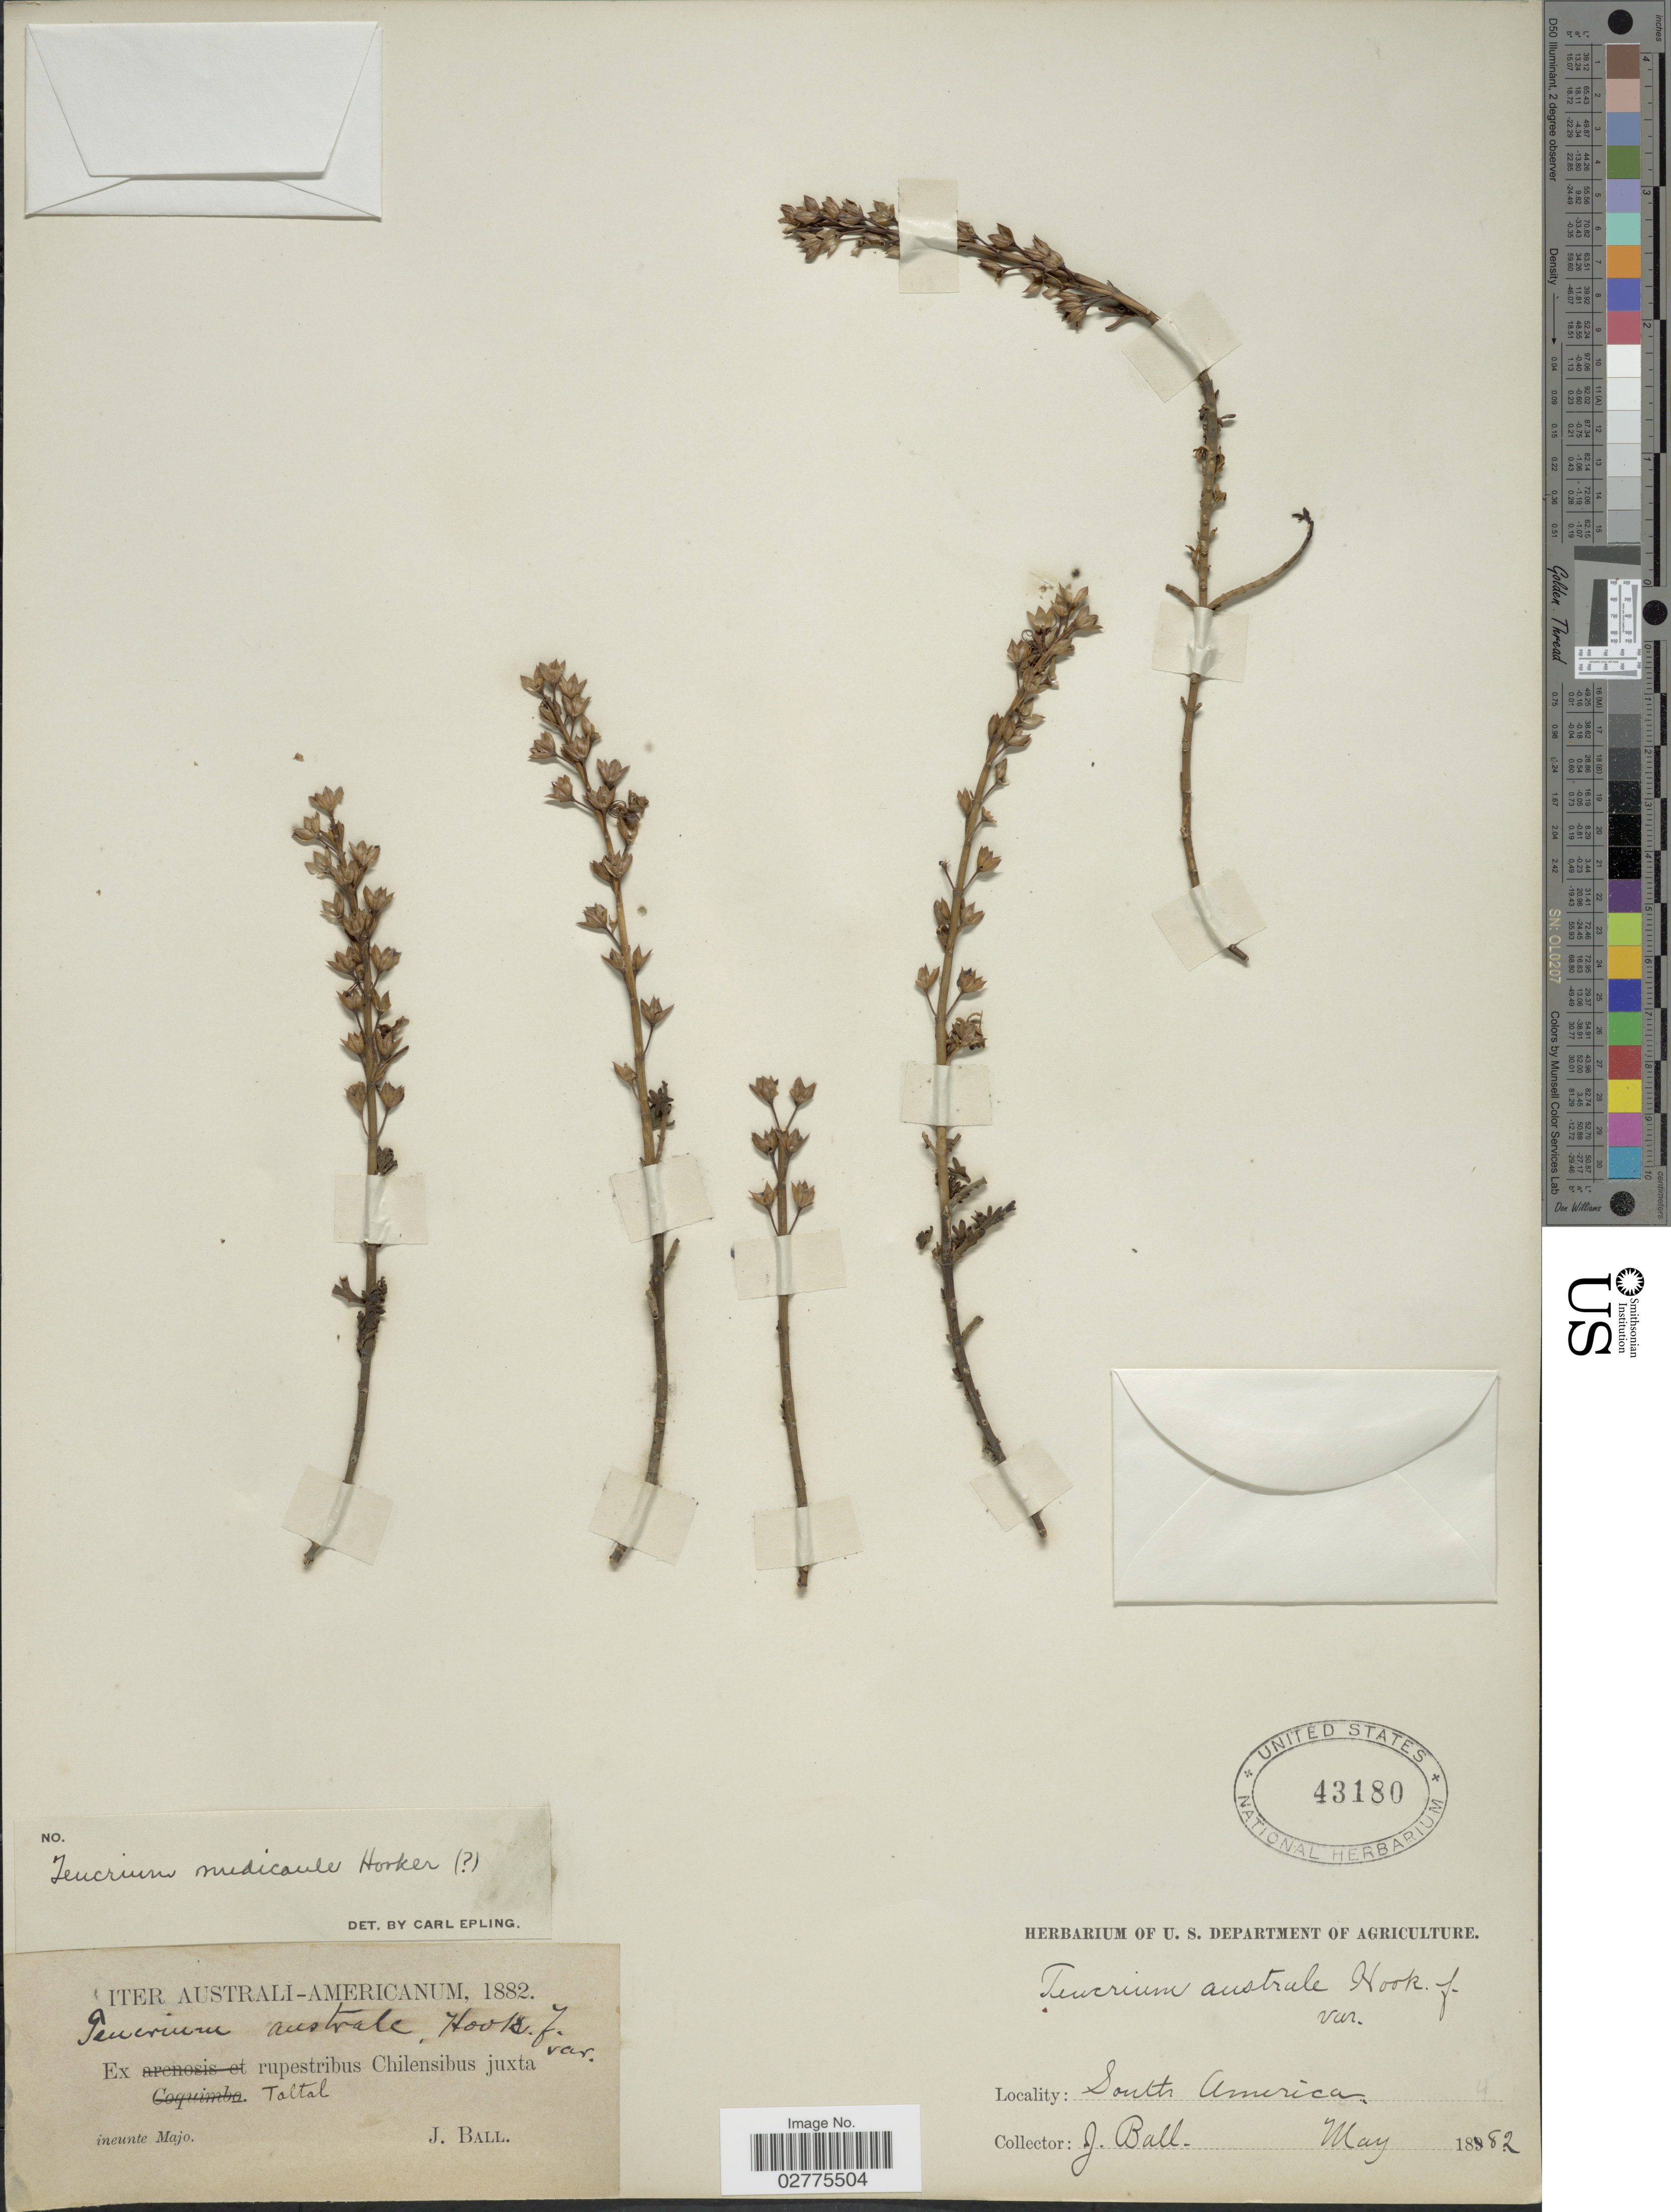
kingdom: Plantae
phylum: Tracheophyta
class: Magnoliopsida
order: Lamiales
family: Lamiaceae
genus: Teucrium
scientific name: Teucrium nudicaule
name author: Hook.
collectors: J. Ball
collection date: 1882-05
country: Chile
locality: Rupestribus Chilensibus juxta Taltal.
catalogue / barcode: US 43180